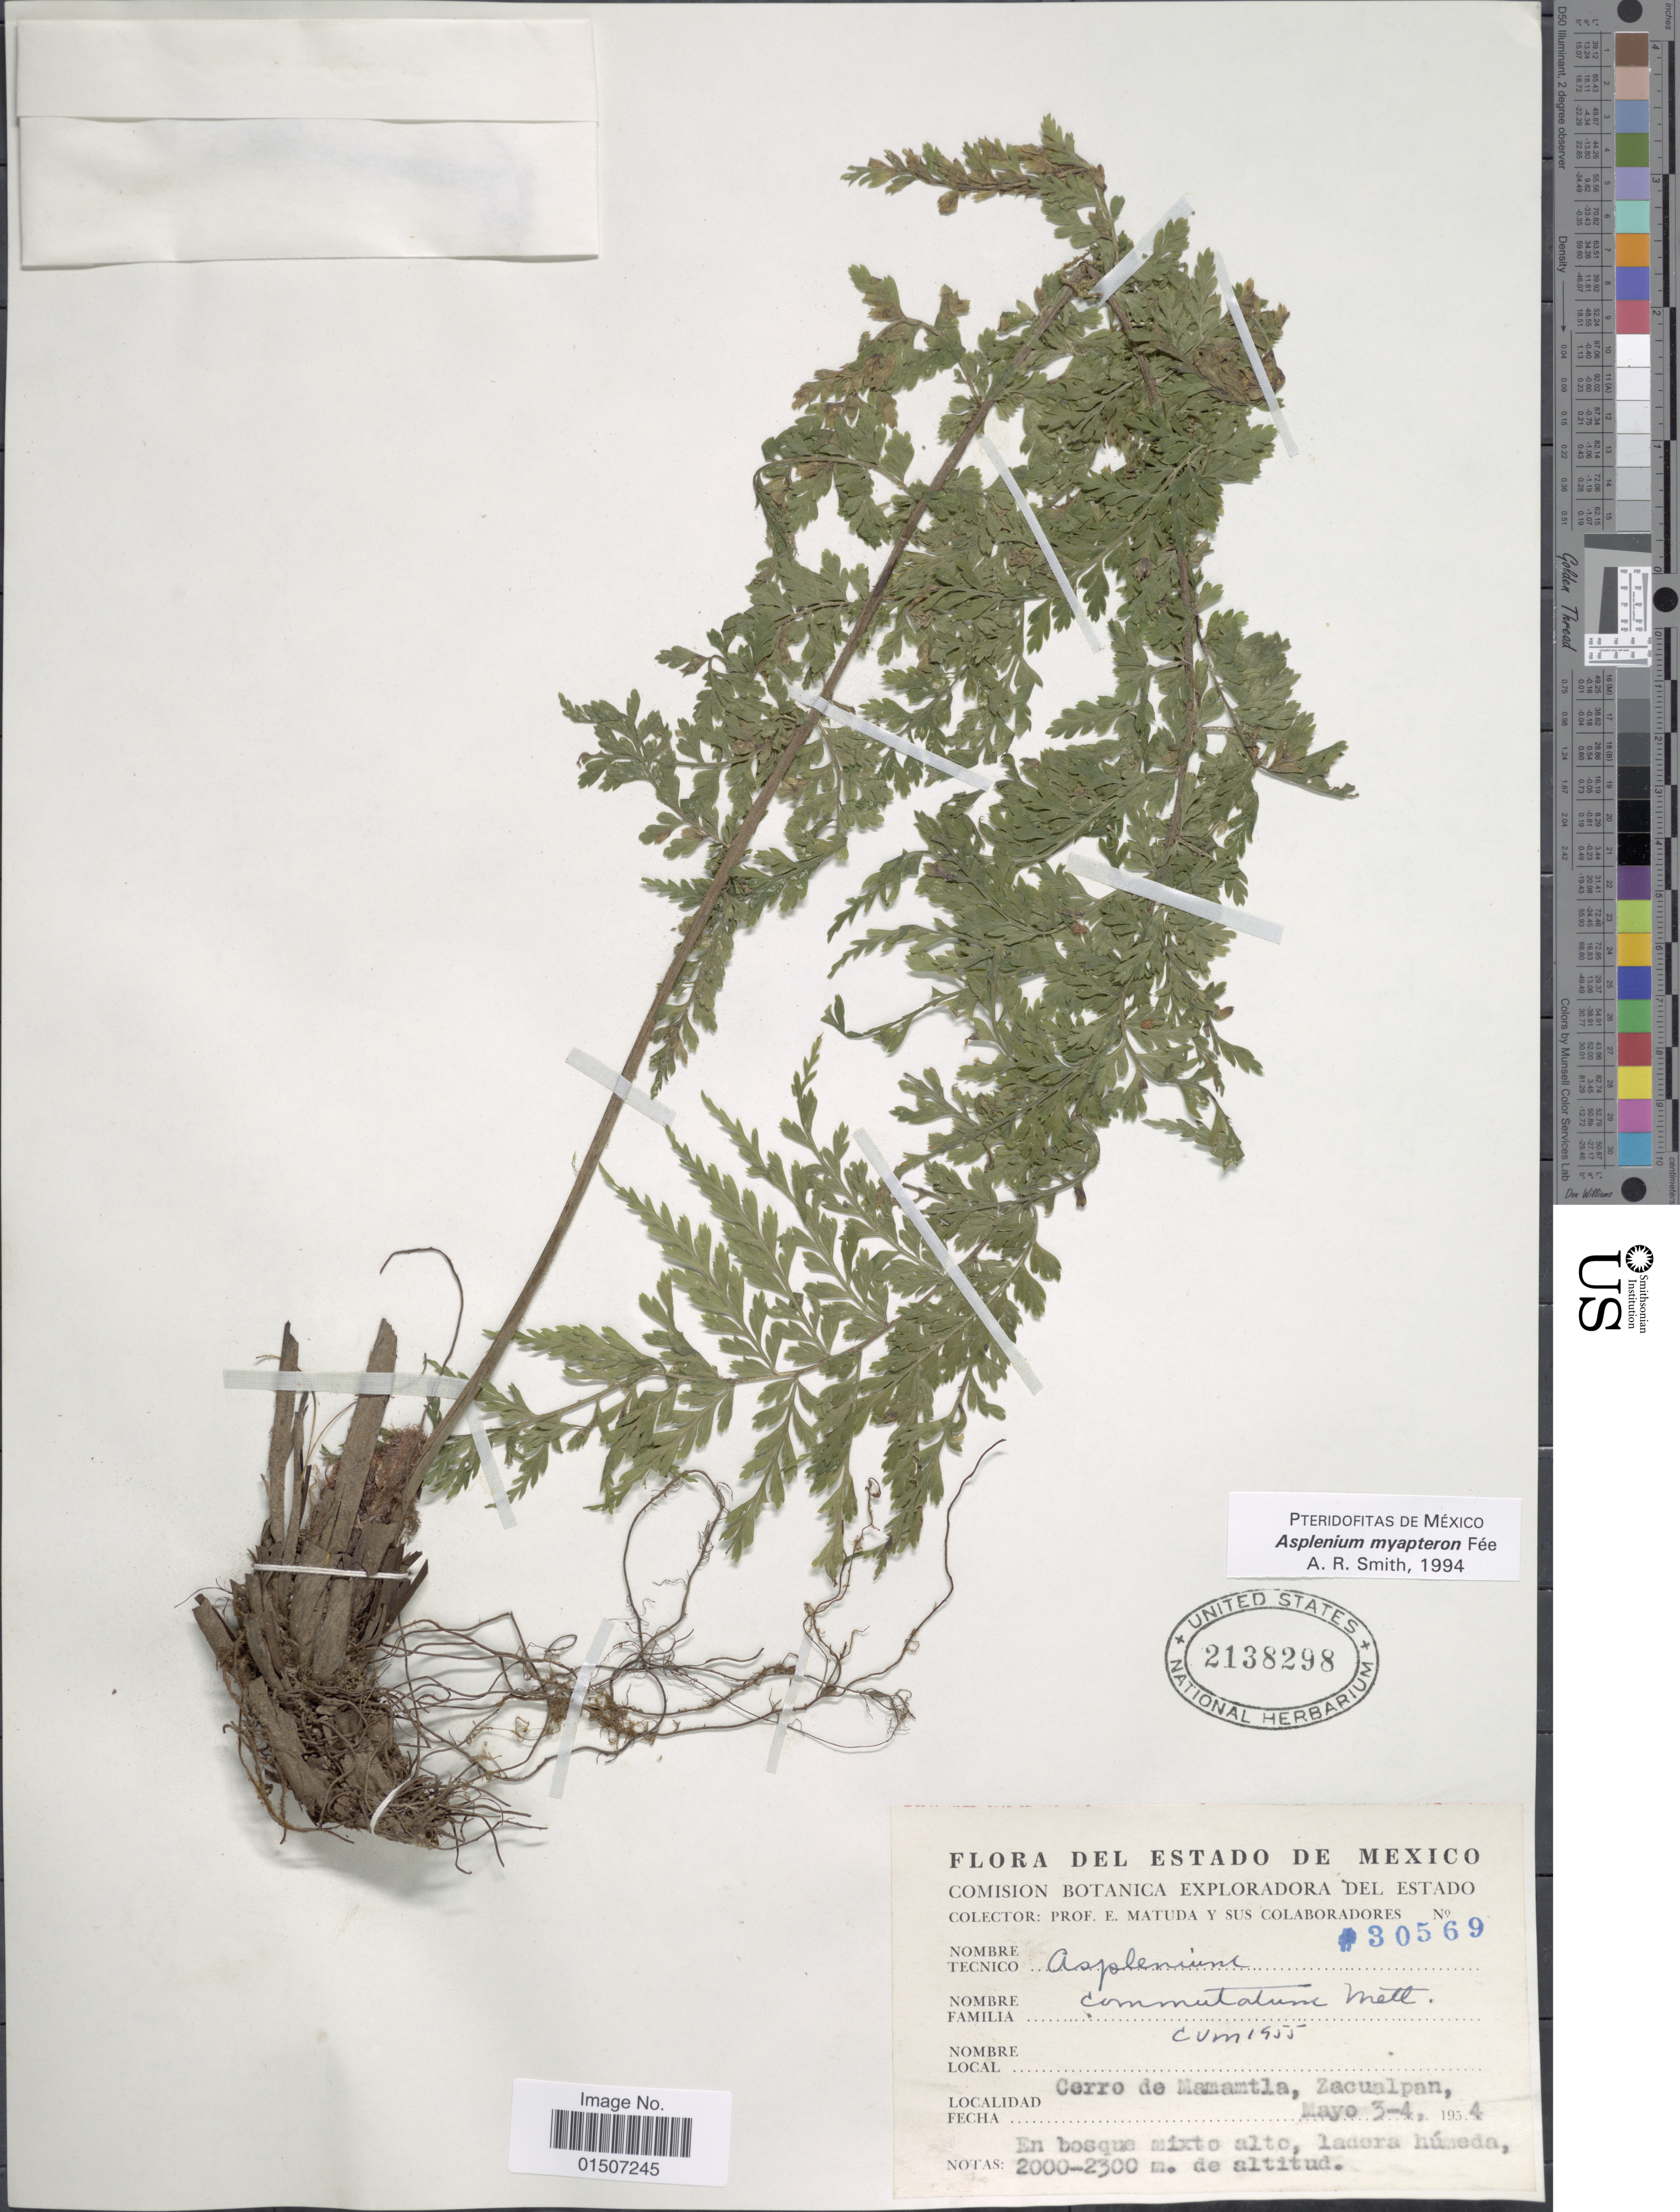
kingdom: Plantae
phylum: Tracheophyta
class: Polypodiopsida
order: Polypodiales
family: Aspleniaceae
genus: Asplenium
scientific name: Asplenium myapteron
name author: Fée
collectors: E. Matuda & et al.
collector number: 30569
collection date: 1954-05-03/1954-05-04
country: Mexico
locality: Cero de Mamamtla, Zacualpan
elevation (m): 2000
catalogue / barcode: US 2138298